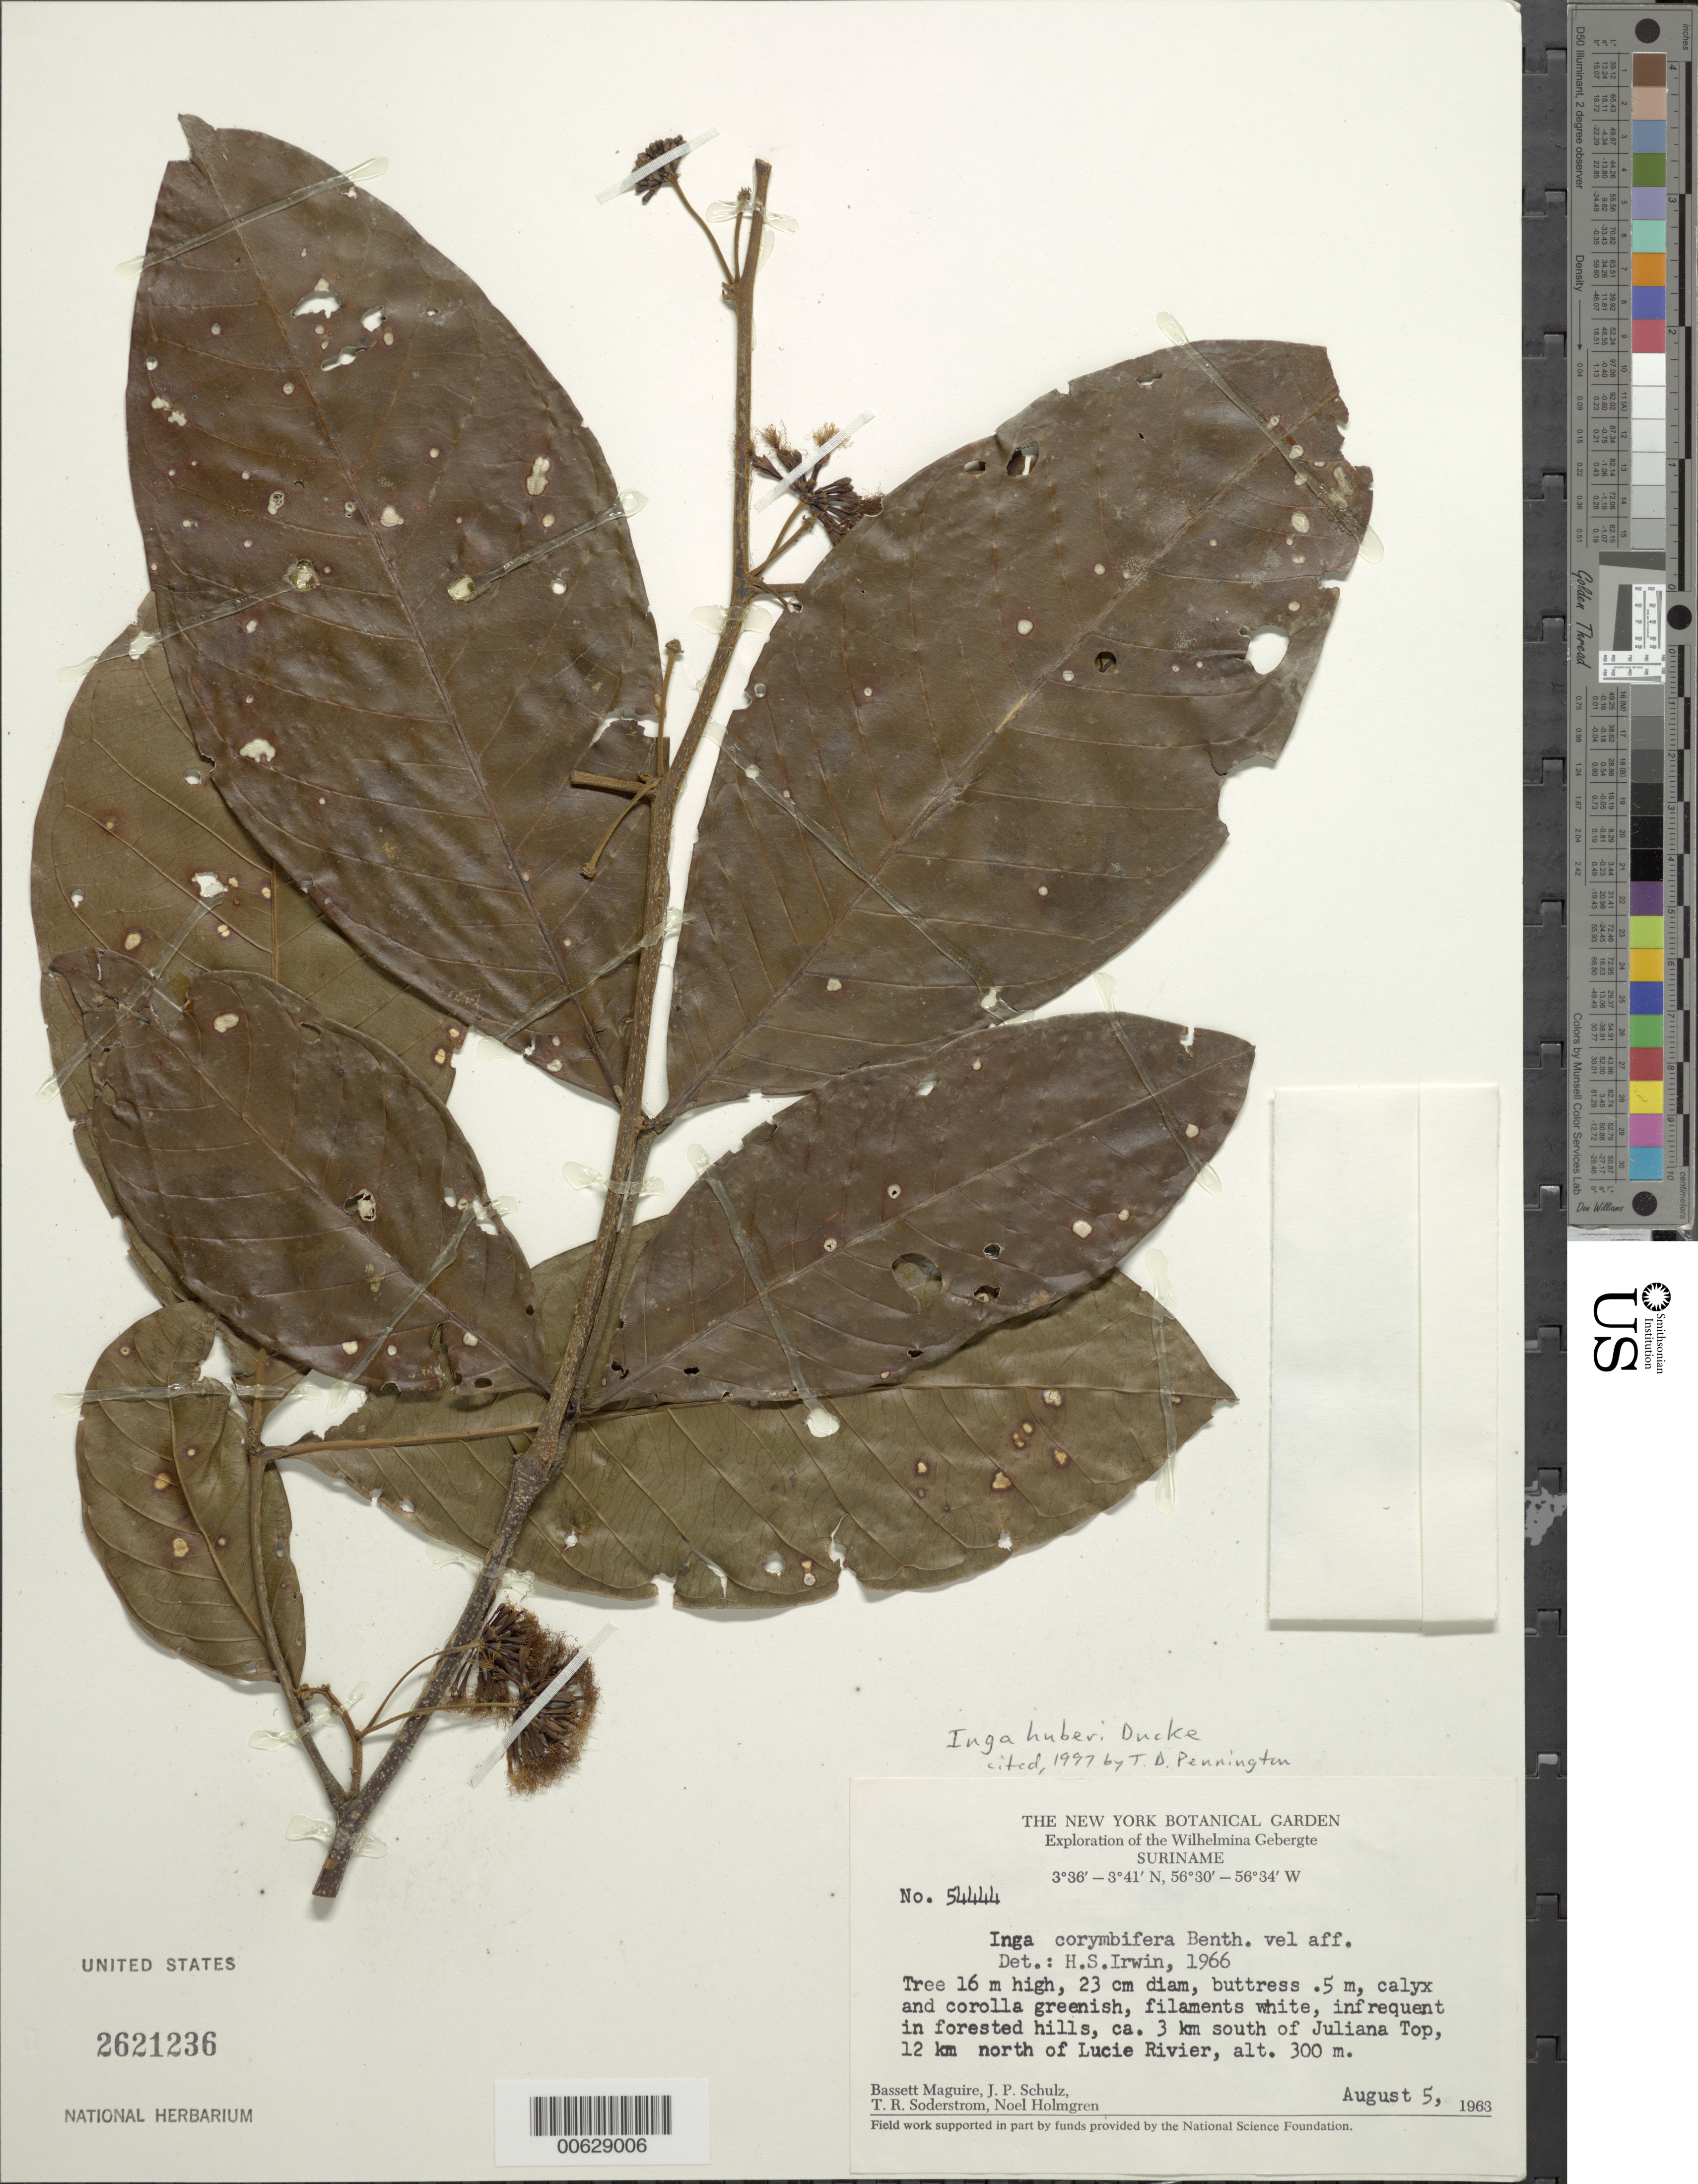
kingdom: Plantae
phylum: Tracheophyta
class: Magnoliopsida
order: Fabales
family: Fabaceae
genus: Inga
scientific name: Inga huberi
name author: Ducke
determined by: Pennington, T. D., (K)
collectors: B. Maguire, J. P. Schulz, T. R. Soderstrom & N. H. Holmgren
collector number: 54444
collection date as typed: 5-Aug-63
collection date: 1963-08-05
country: Suriname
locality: Juliana Top, 3 km S of, 12 km N of Lucie R., Wilhelmina Gebergte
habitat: Forested hills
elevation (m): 300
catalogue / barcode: US 2621236